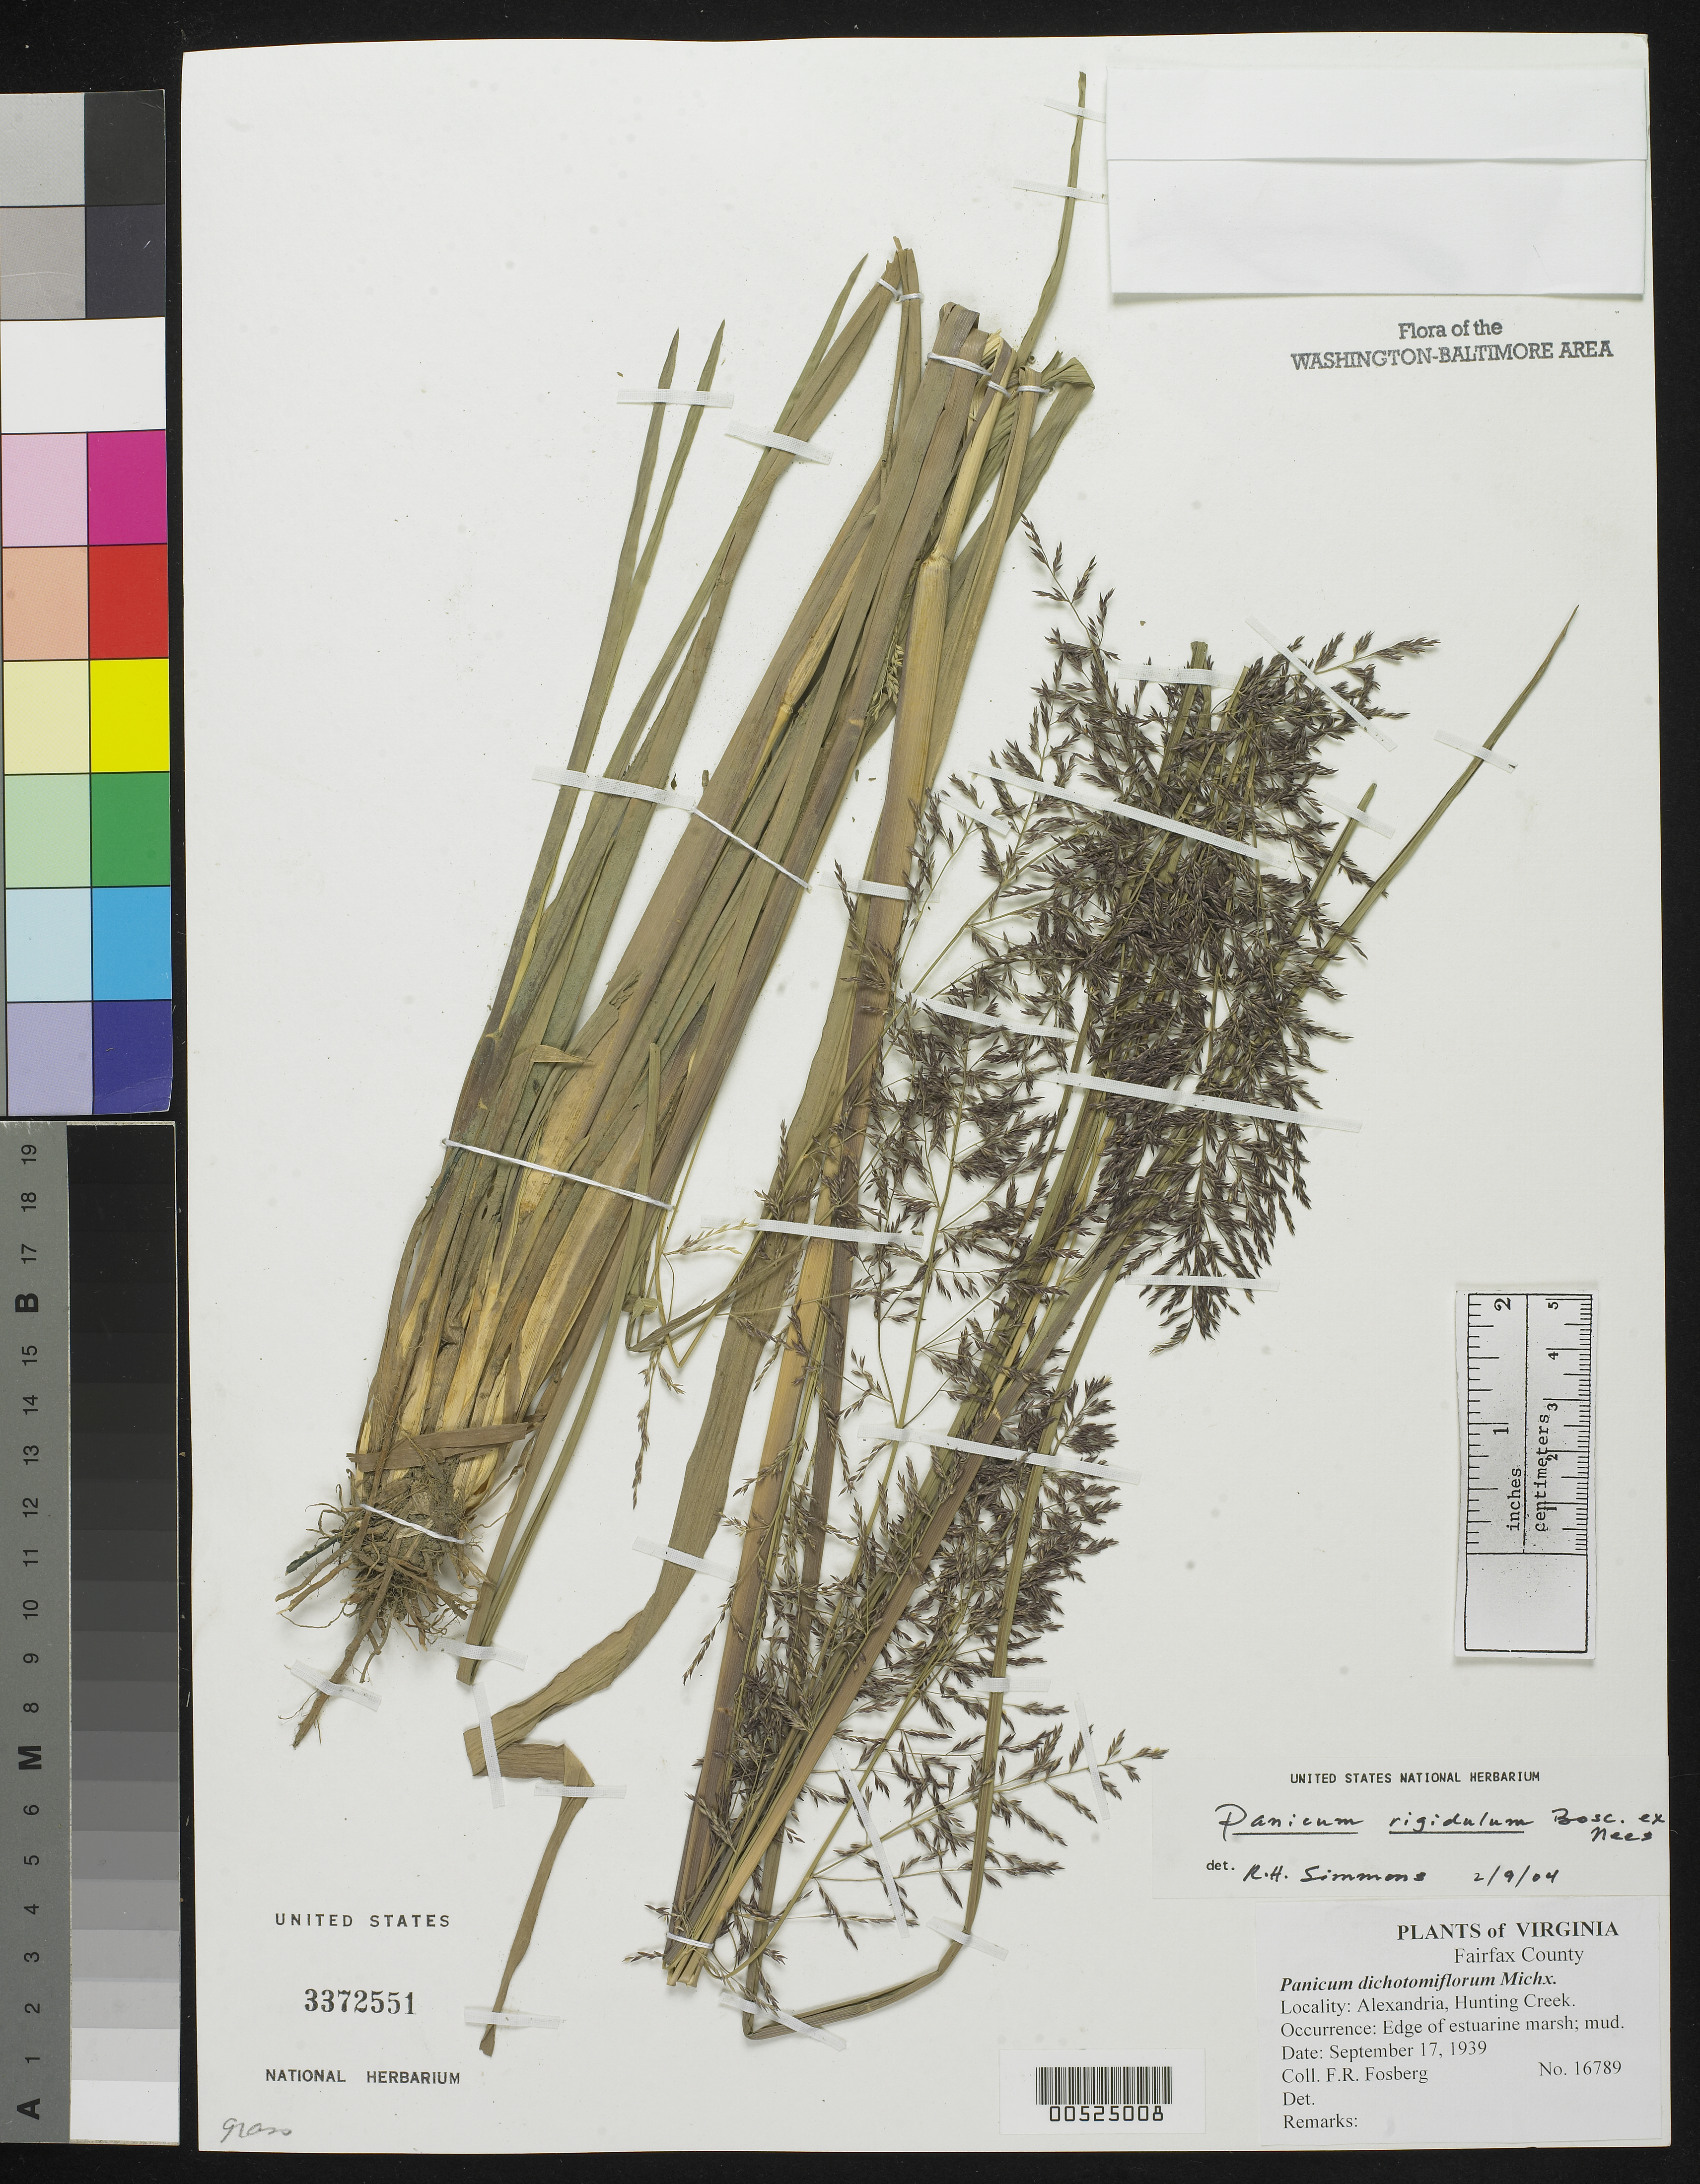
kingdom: Plantae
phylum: Tracheophyta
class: Liliopsida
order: Poales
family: Poaceae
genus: Coleataenia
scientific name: Coleataenia rigidula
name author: (Bosc ex Nees) LeBlond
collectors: F. R. Fosberg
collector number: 16789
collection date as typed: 17 Sep 1939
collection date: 1939-09-17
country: United States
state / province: Virginia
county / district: City of Alexandria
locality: Alexandria, Hunting Creek.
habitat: Edge of estuarine marsh; mud.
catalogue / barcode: US 3372551